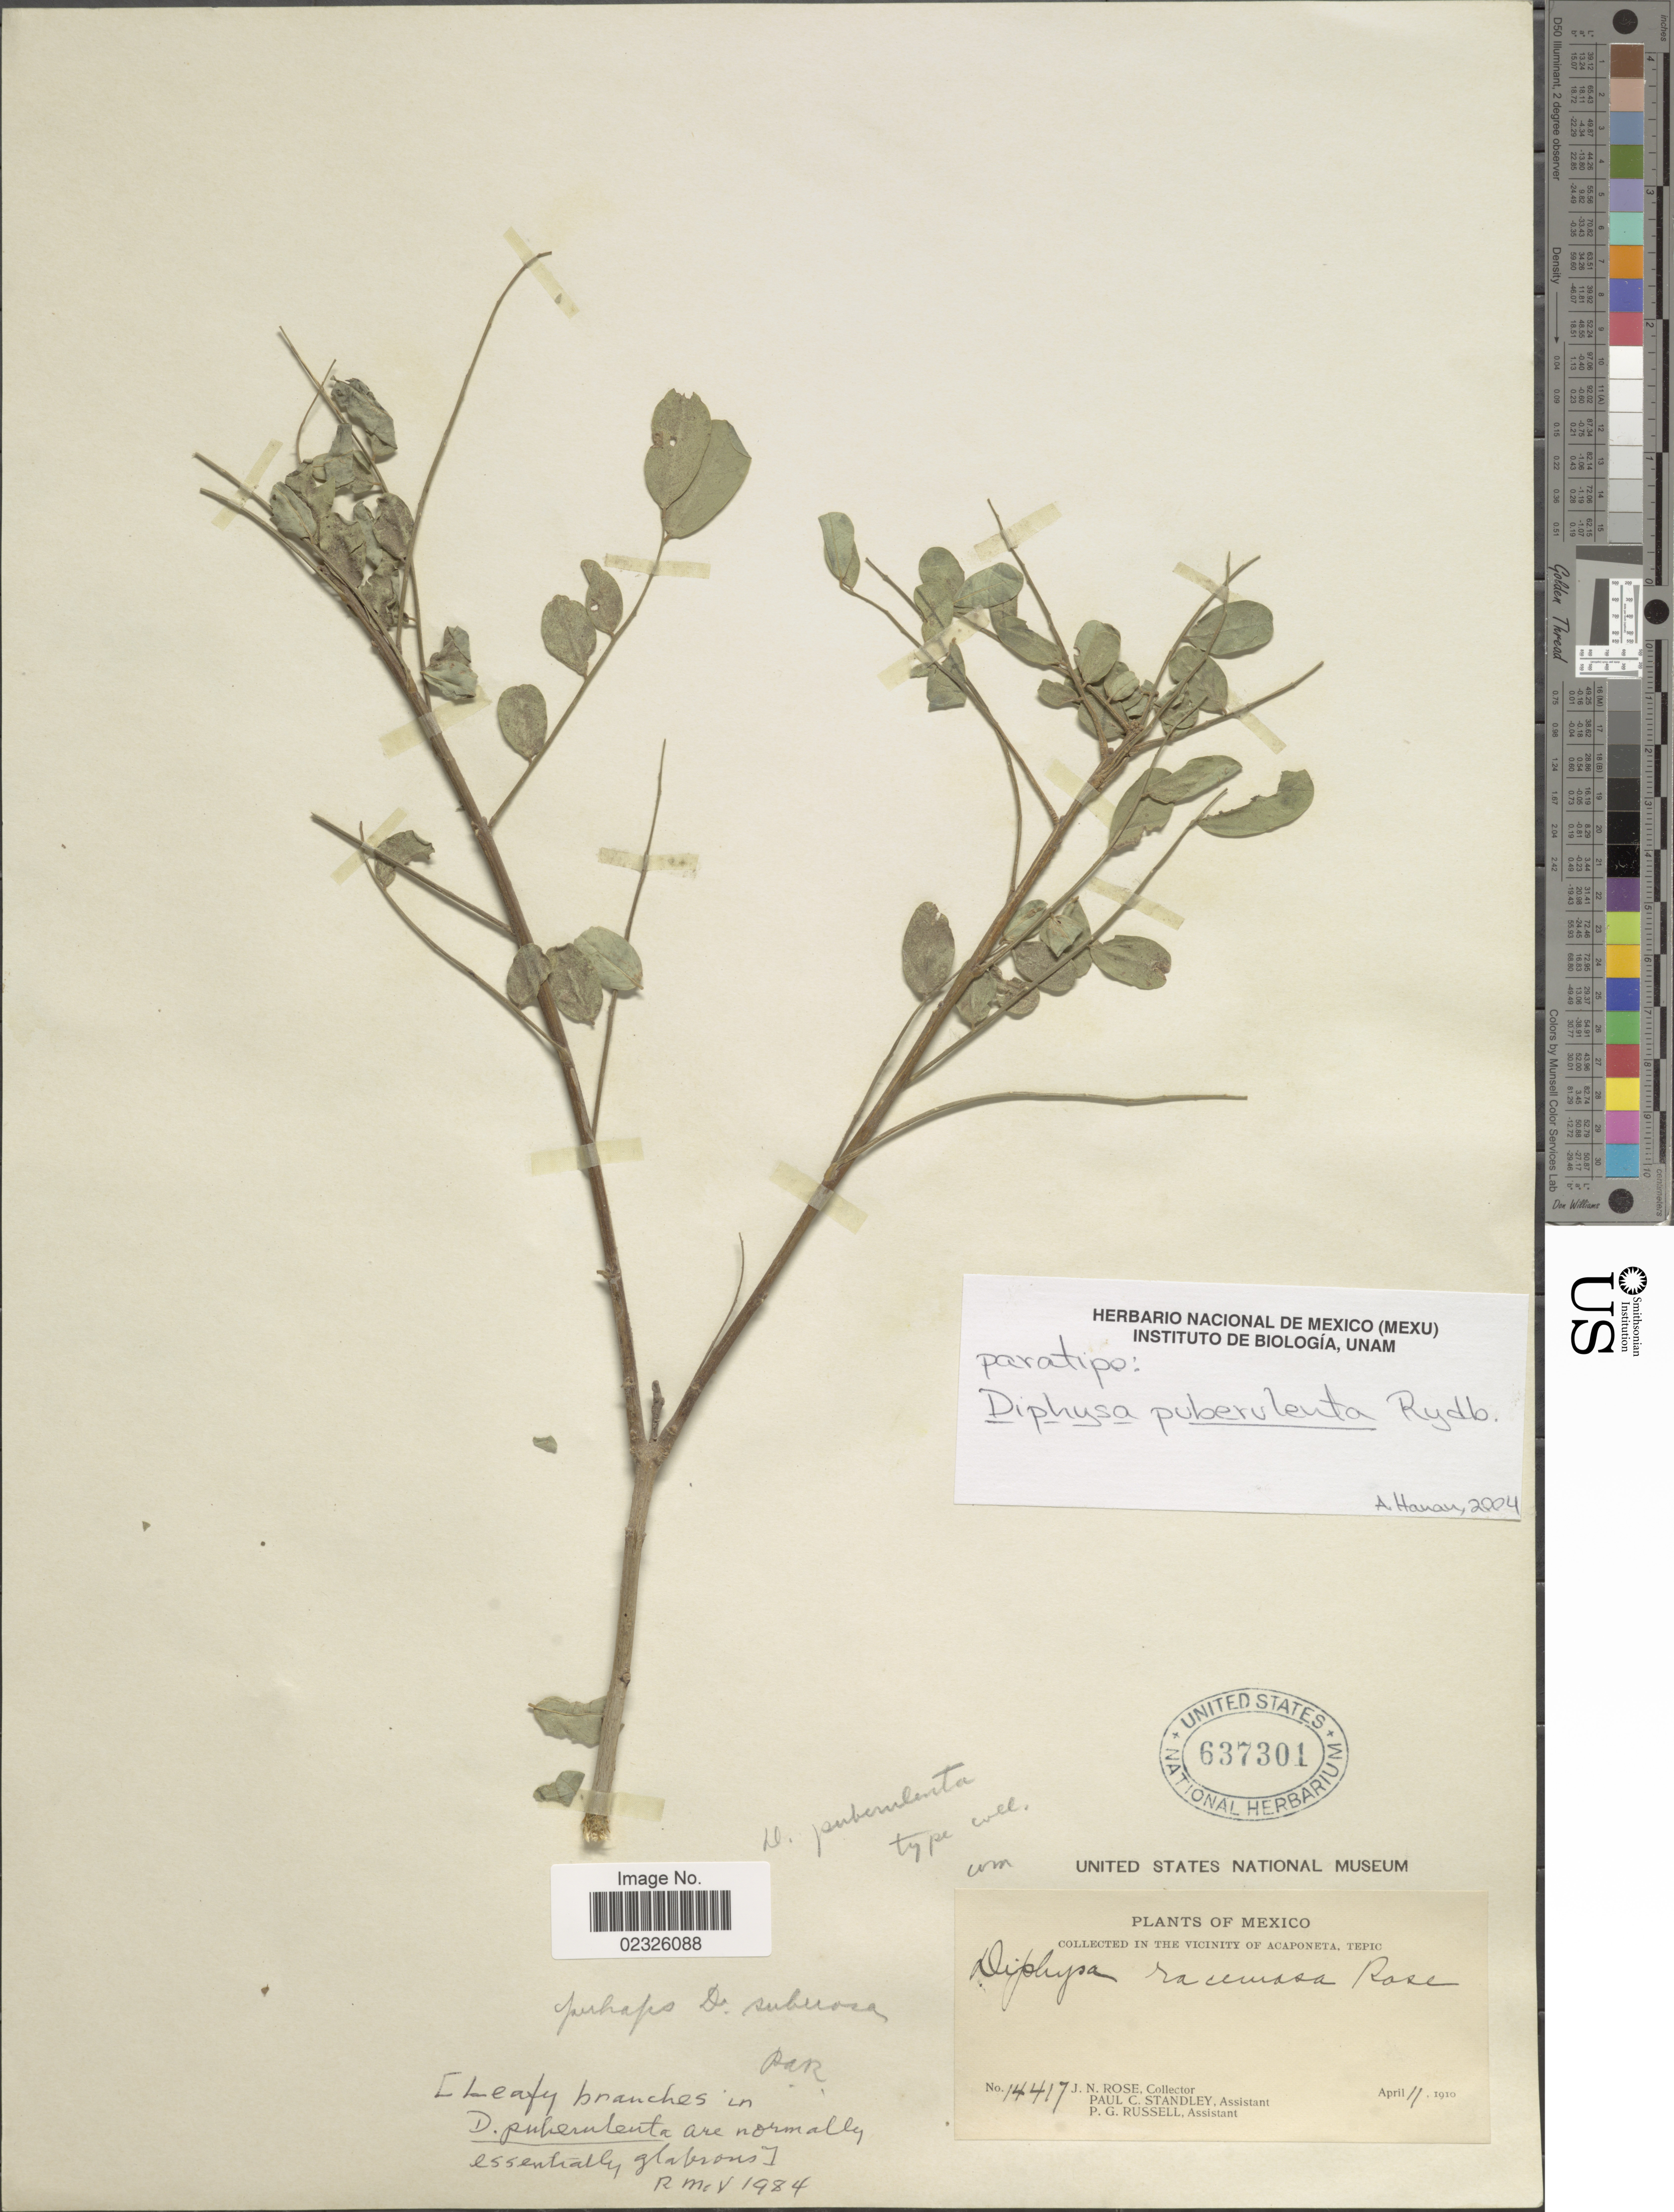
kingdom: Plantae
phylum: Tracheophyta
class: Magnoliopsida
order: Fabales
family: Fabaceae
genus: Diphysa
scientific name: Diphysa puberulenta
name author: Rydb.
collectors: J. N. Rose, P. C. Standley & P. G. Russell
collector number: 14417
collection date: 1910-04-11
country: Mexico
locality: In the Vicinity of Acaponeta, Tepic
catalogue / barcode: US 637301